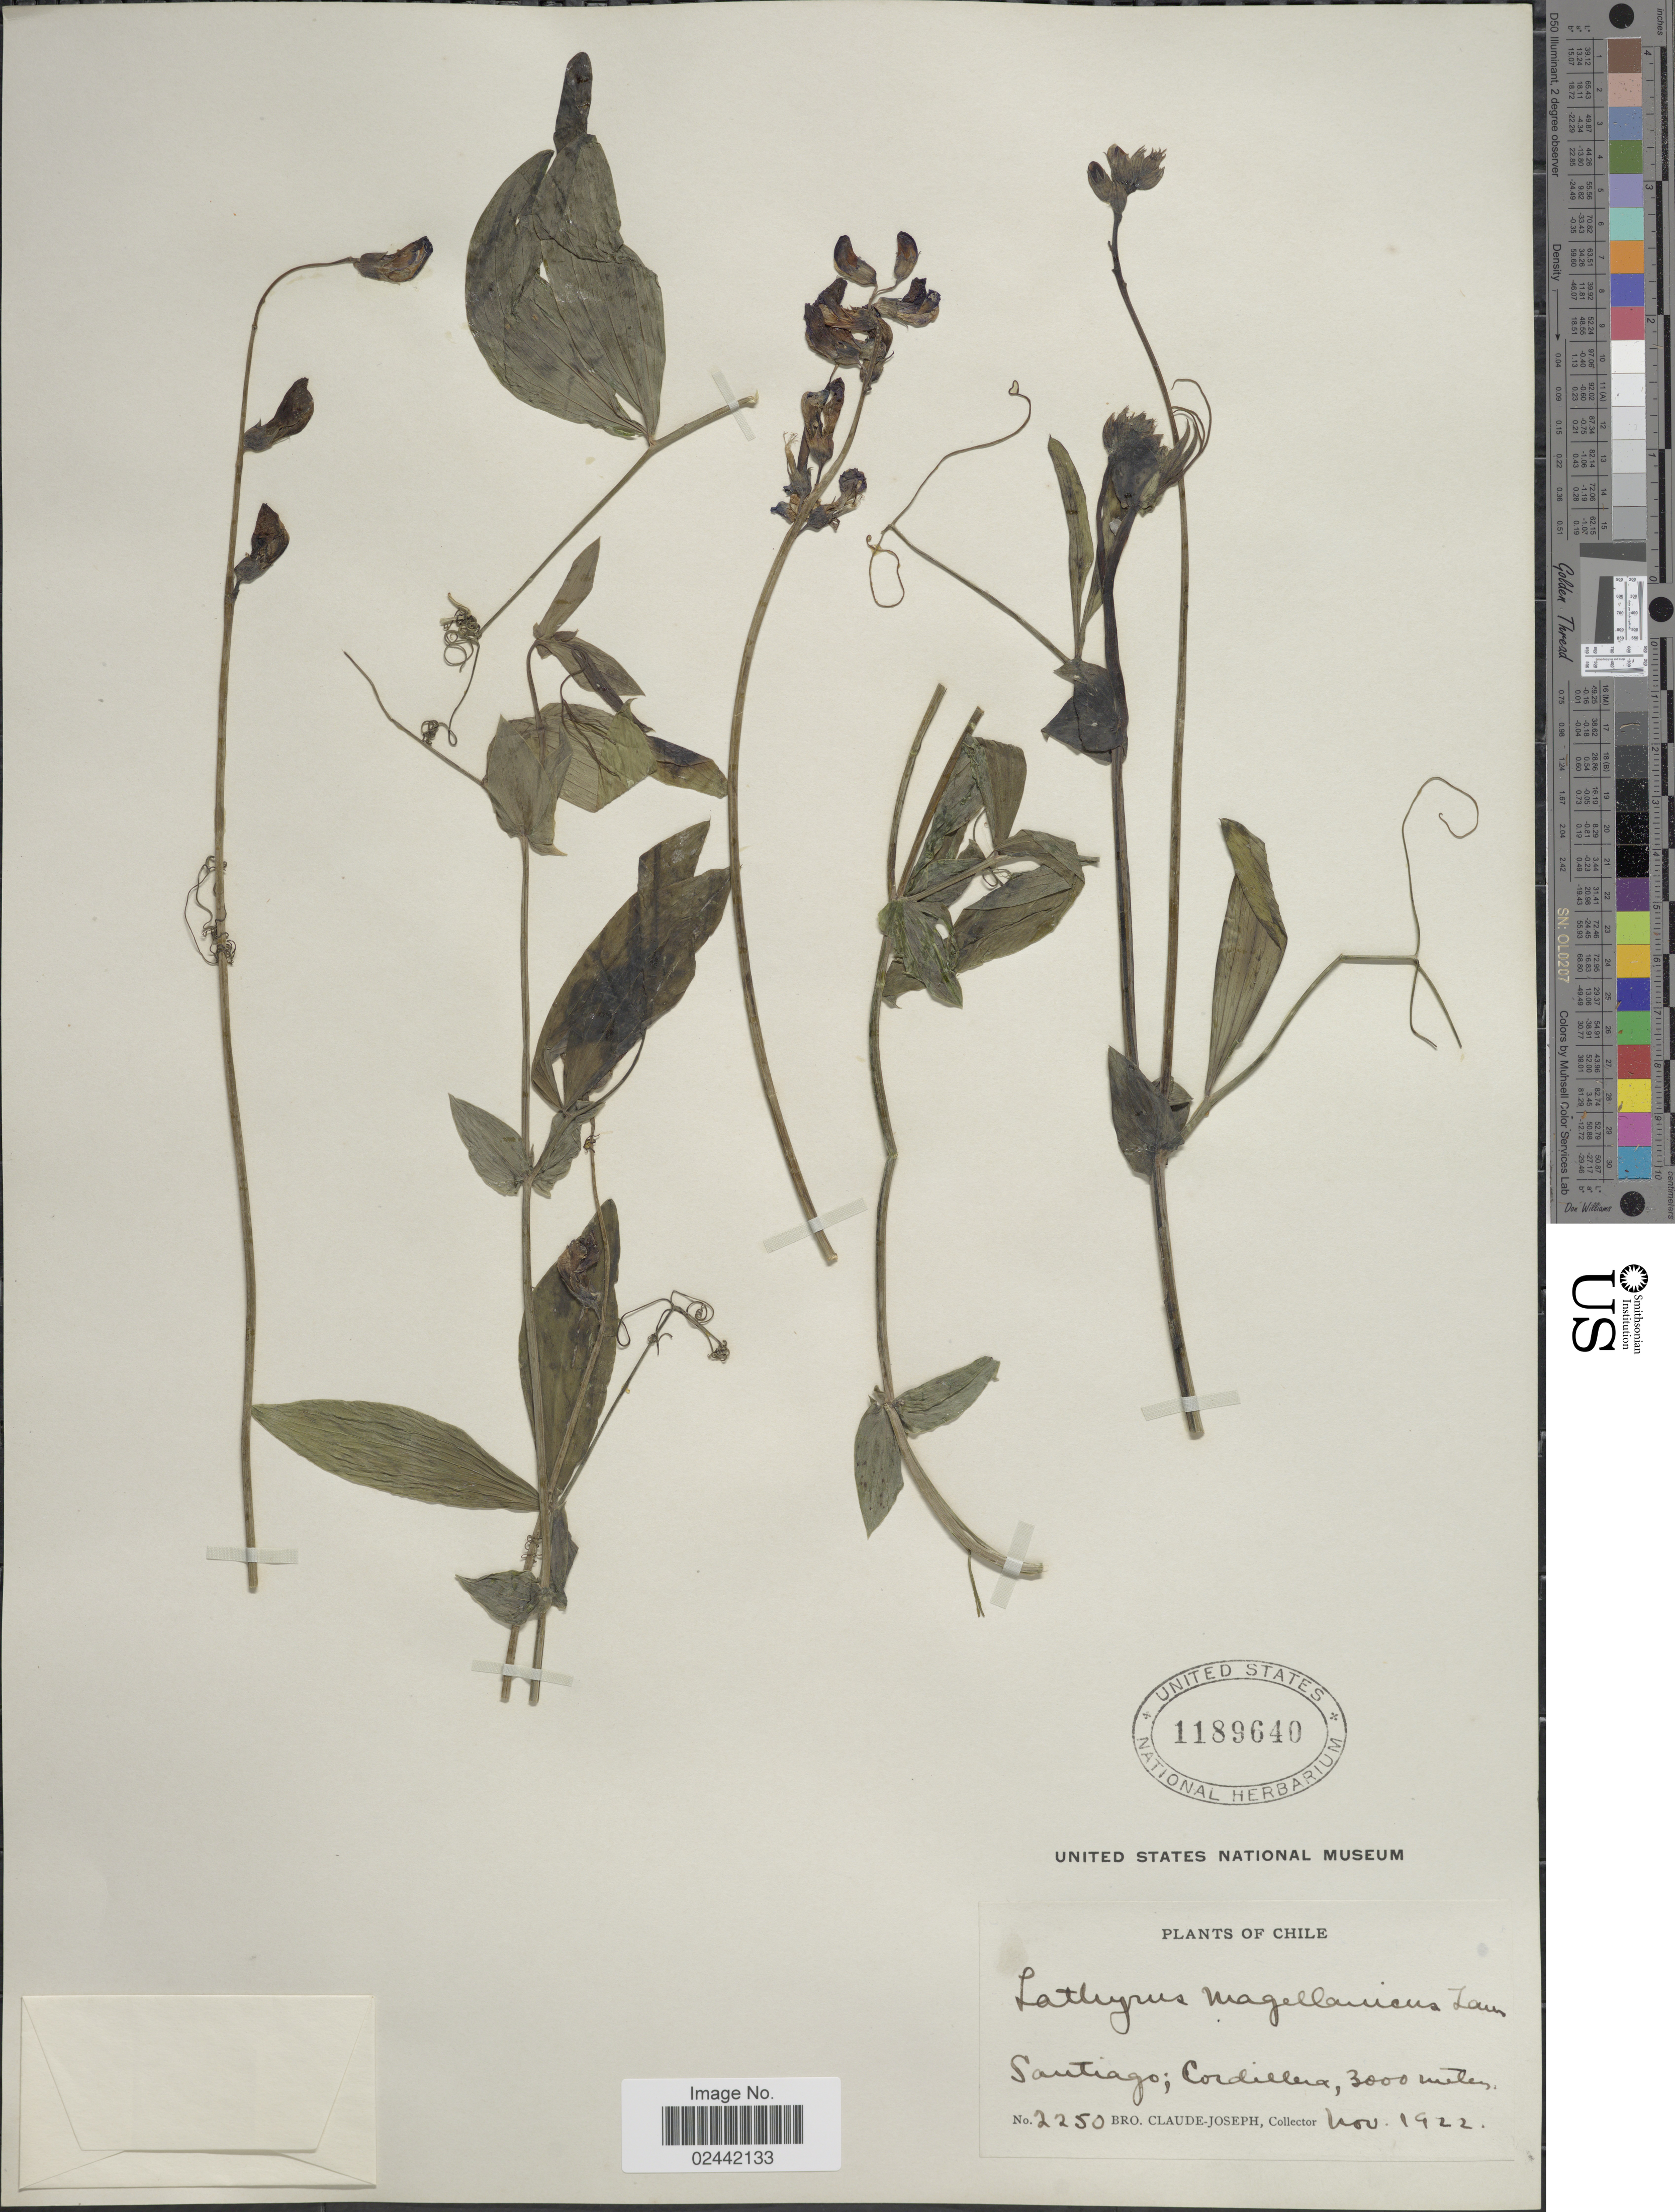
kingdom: Plantae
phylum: Tracheophyta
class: Magnoliopsida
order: Fabales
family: Fabaceae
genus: Lathyrus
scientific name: Lathyrus magellanicus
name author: Lam.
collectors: Bro. Claude-Joseph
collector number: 2250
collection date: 1922-11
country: Chile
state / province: Región Metropolitana (RM)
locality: Santiago, Cordillera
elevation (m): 3000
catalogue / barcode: US 1189640